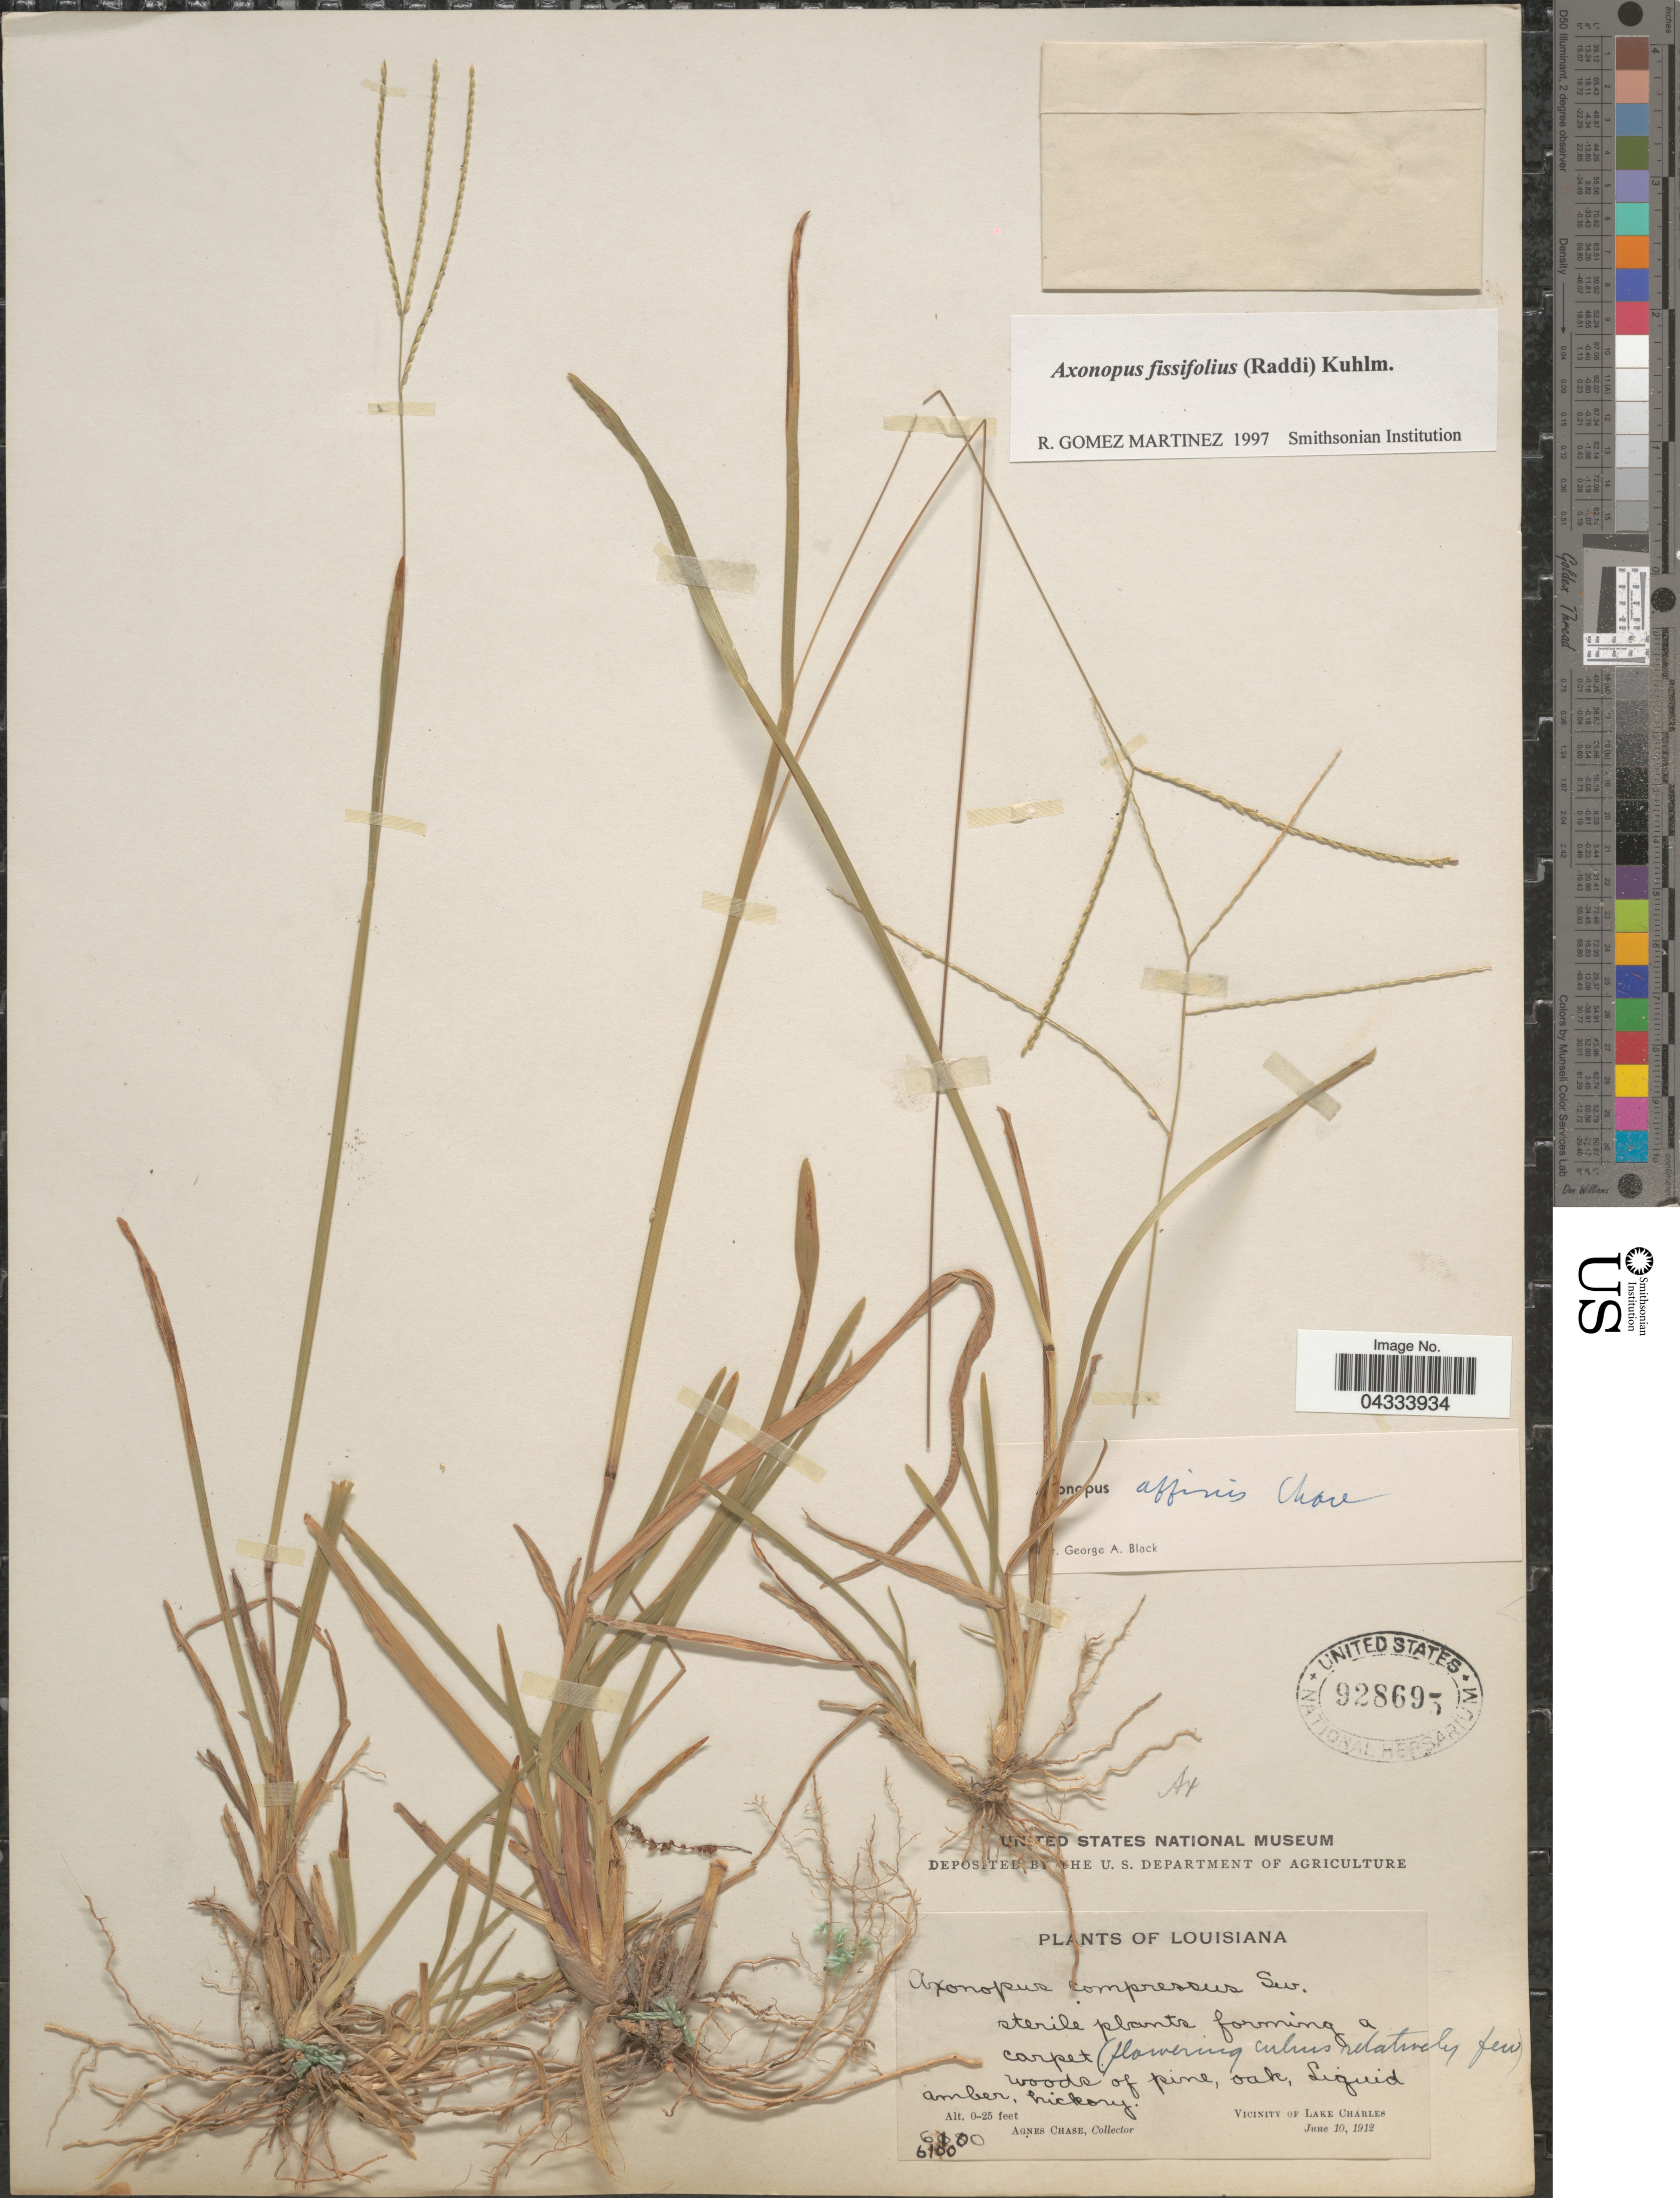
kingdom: Plantae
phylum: Tracheophyta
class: Liliopsida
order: Poales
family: Poaceae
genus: Axonopus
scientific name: Axonopus fissifolius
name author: (Raddi) Kuhlm.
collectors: A. Chase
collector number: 6100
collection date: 1912-06-10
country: United States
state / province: Louisiana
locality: Vicinity of Lake Charles.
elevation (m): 0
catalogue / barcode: US 928695